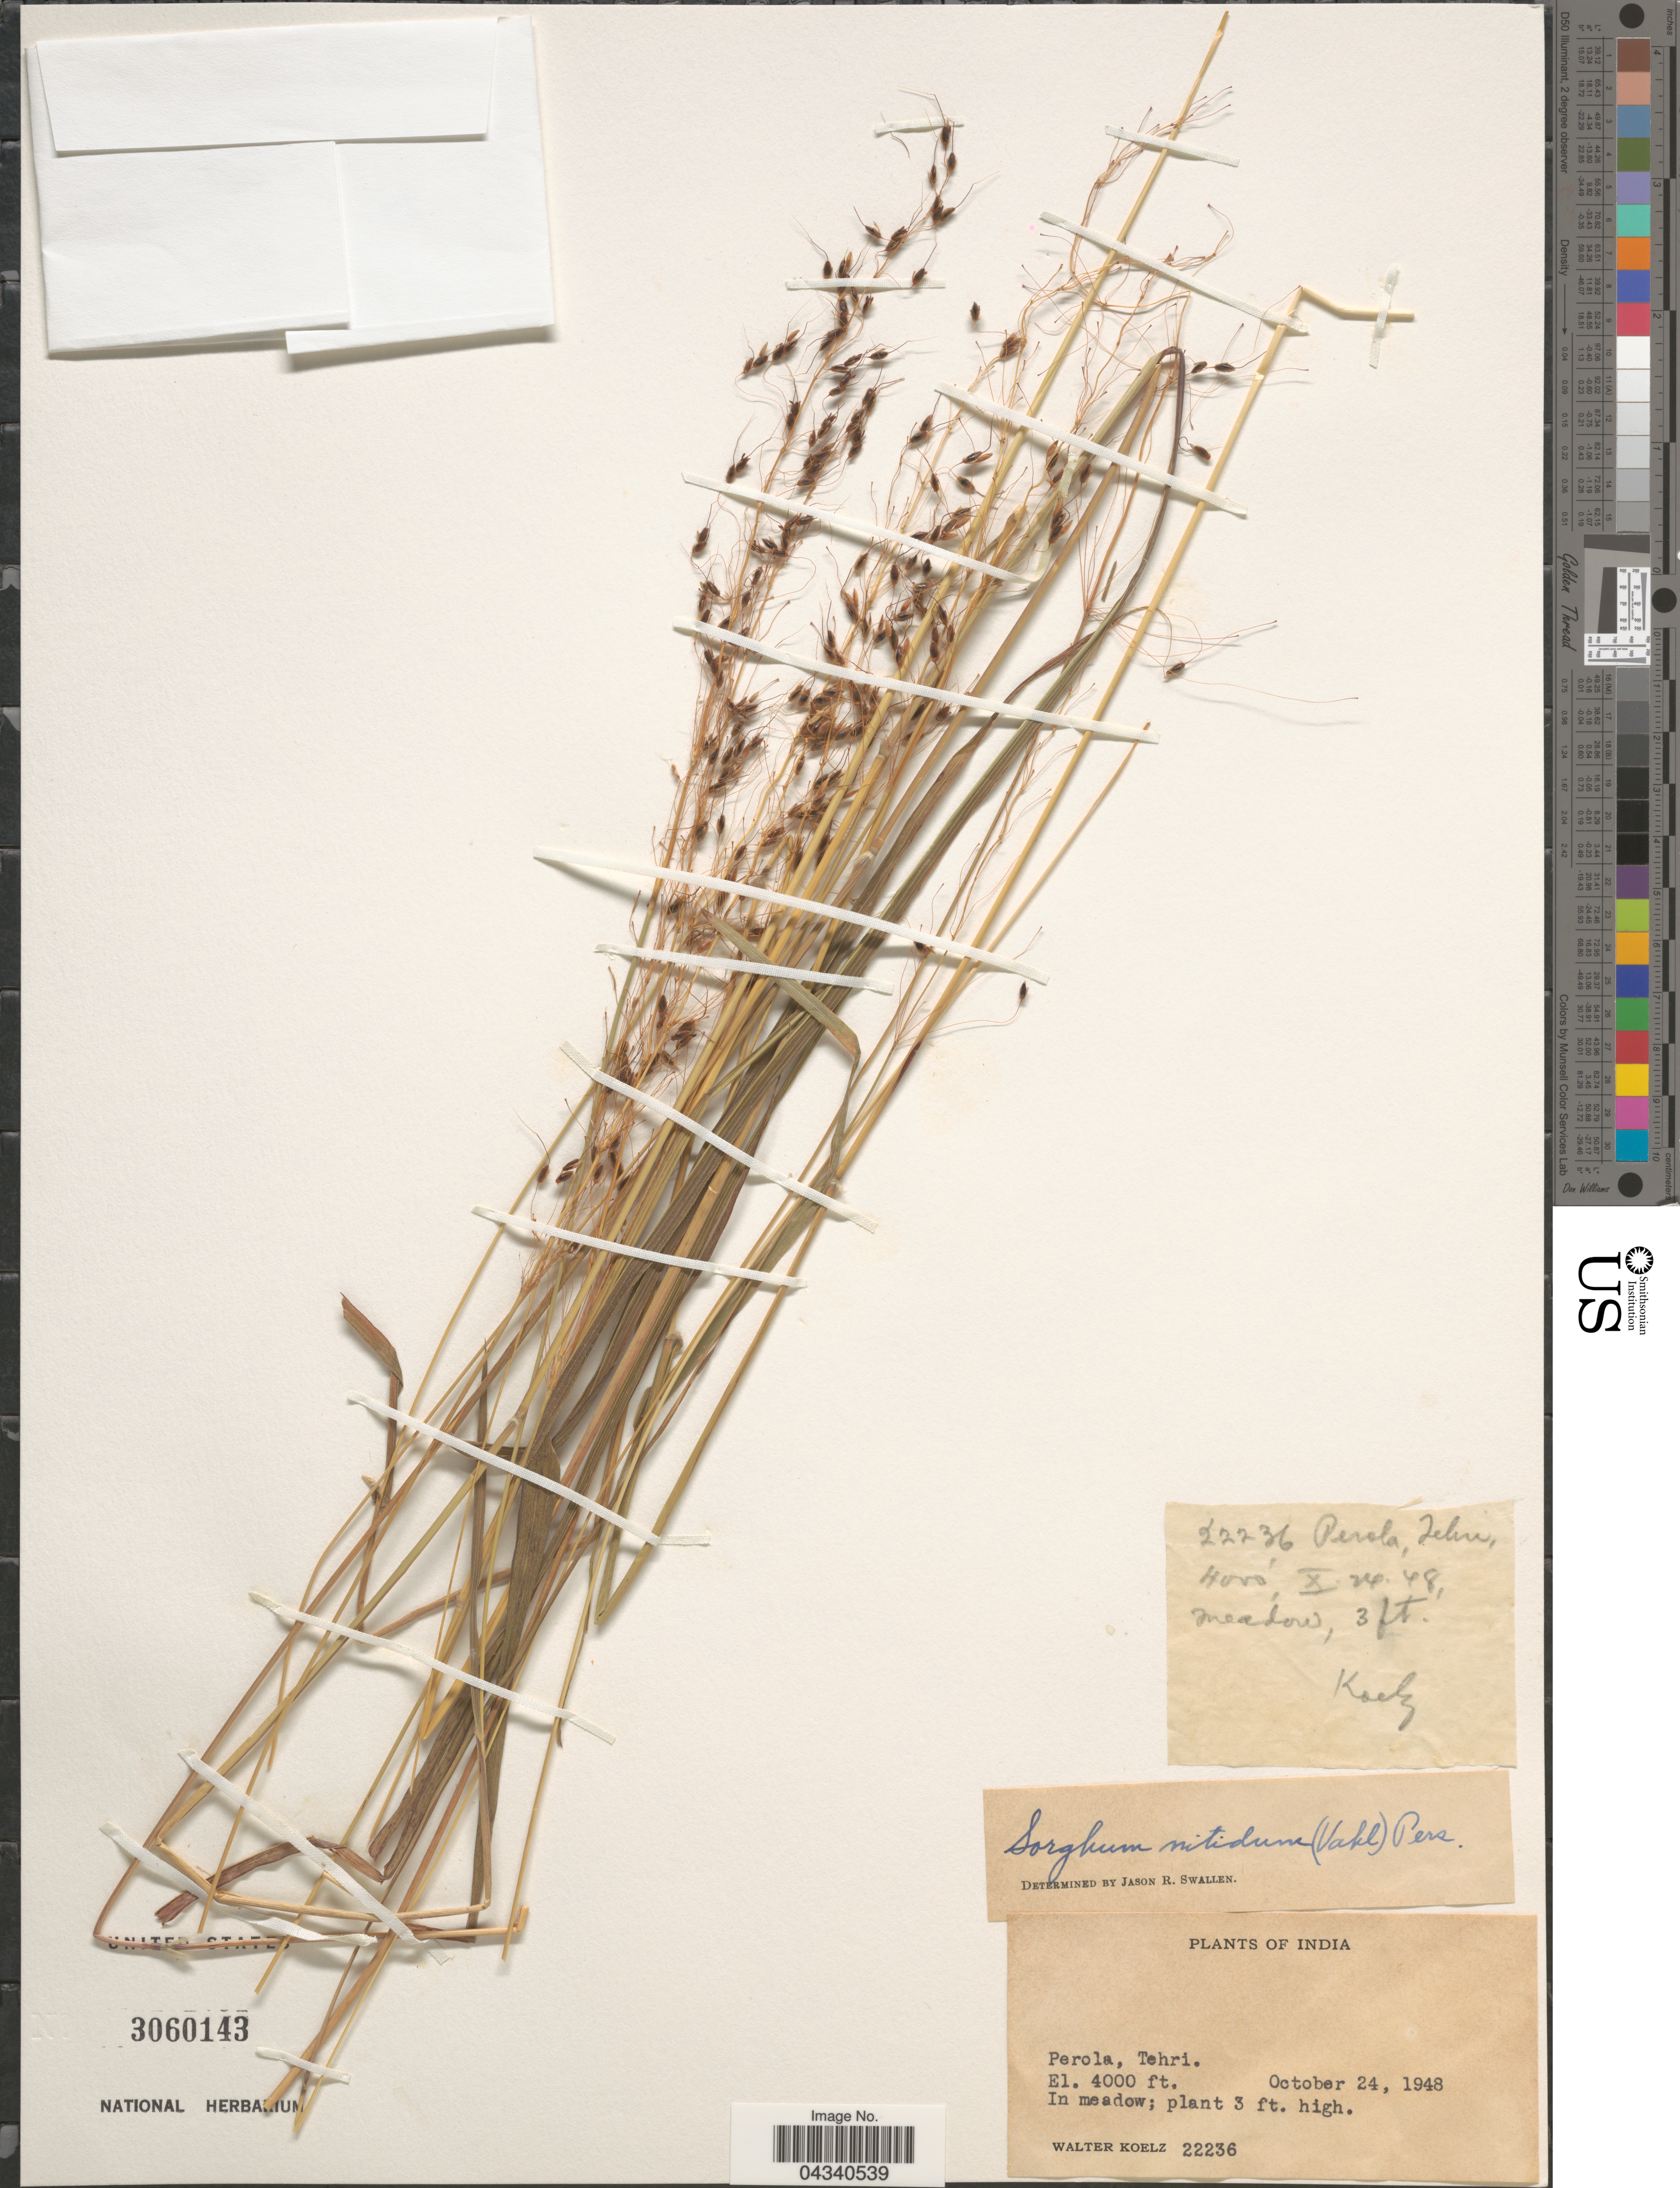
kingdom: Plantae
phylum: Tracheophyta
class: Liliopsida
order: Poales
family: Poaceae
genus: Sorghum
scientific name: Sorghum nitidum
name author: (Vahl) Pers.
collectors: W. N. Koelz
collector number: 22236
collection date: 1948-10-24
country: India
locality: Perola, Tehri.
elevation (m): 1219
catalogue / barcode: US 3060143